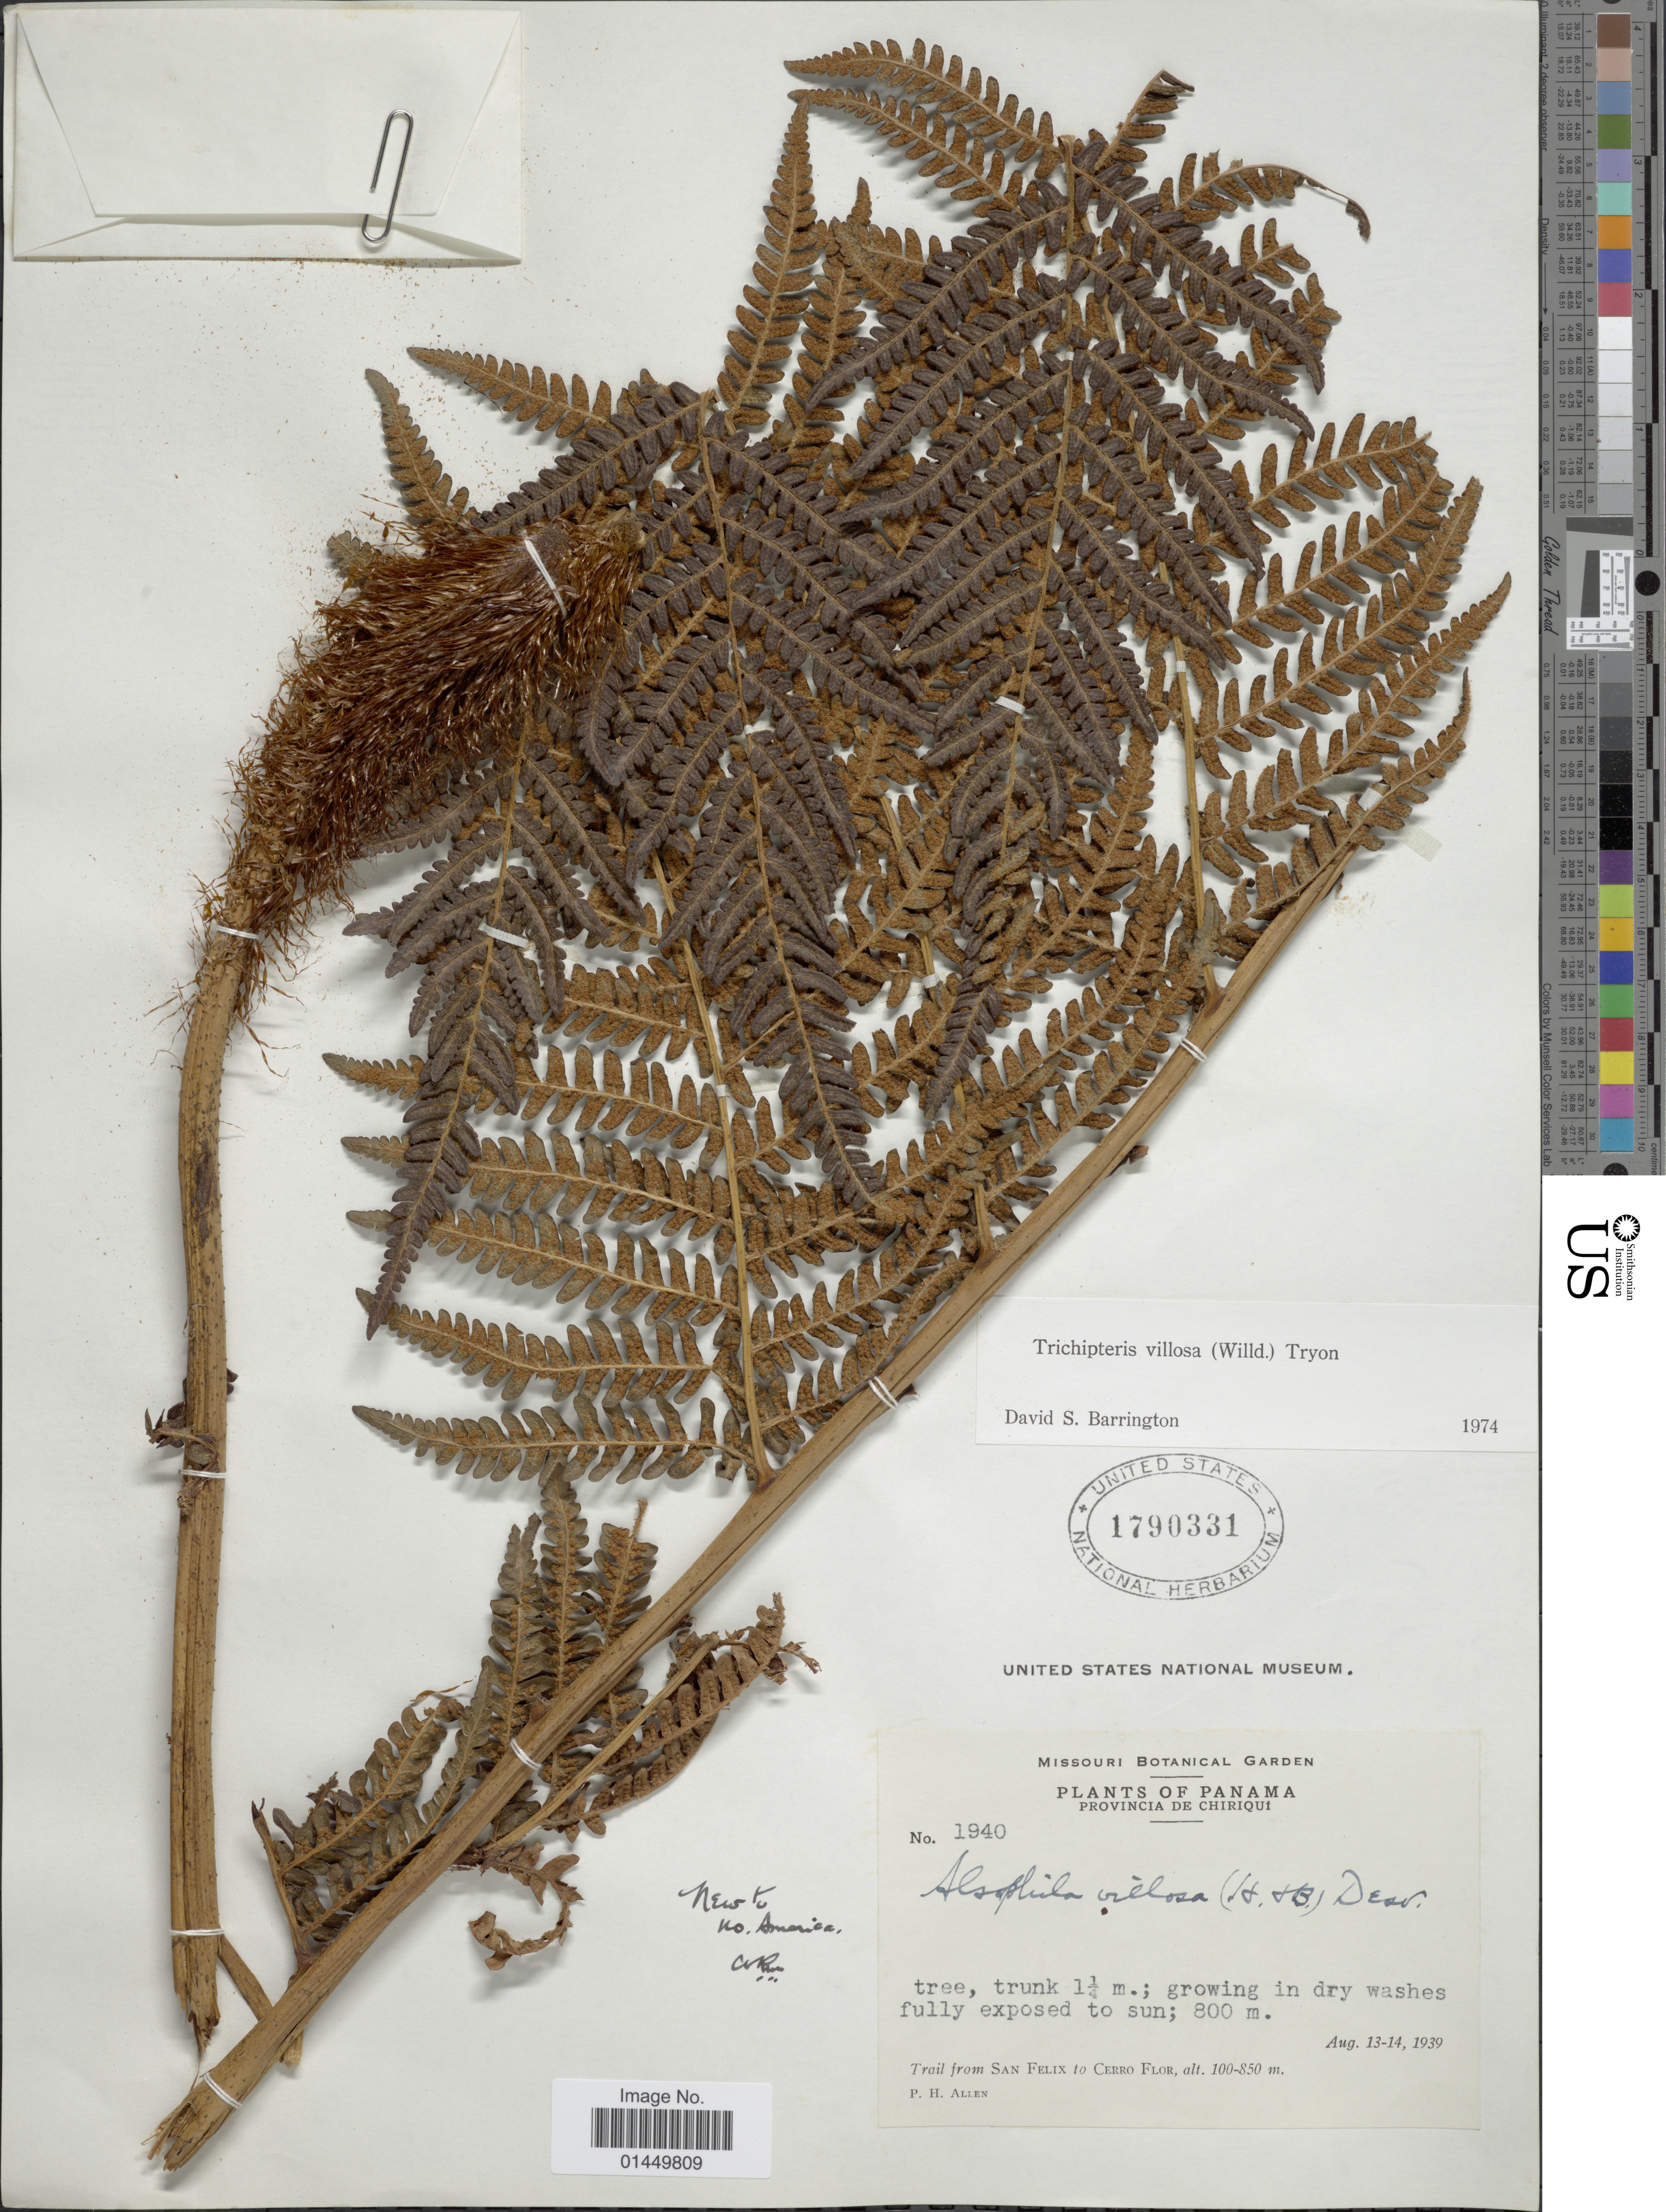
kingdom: Plantae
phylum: Tracheophyta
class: Polypodiopsida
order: Cyatheales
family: Cyatheaceae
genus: Cyathea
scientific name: Cyathea villosa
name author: Humb. & Bonpl. ex Willd.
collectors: P. H. Allen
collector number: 1940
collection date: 1939-08-13/1939-08-14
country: Panama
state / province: Chiriqui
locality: Provincia de Chiriqui, Trail from San Felix to Cerro Flor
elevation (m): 100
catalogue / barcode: US 1790331